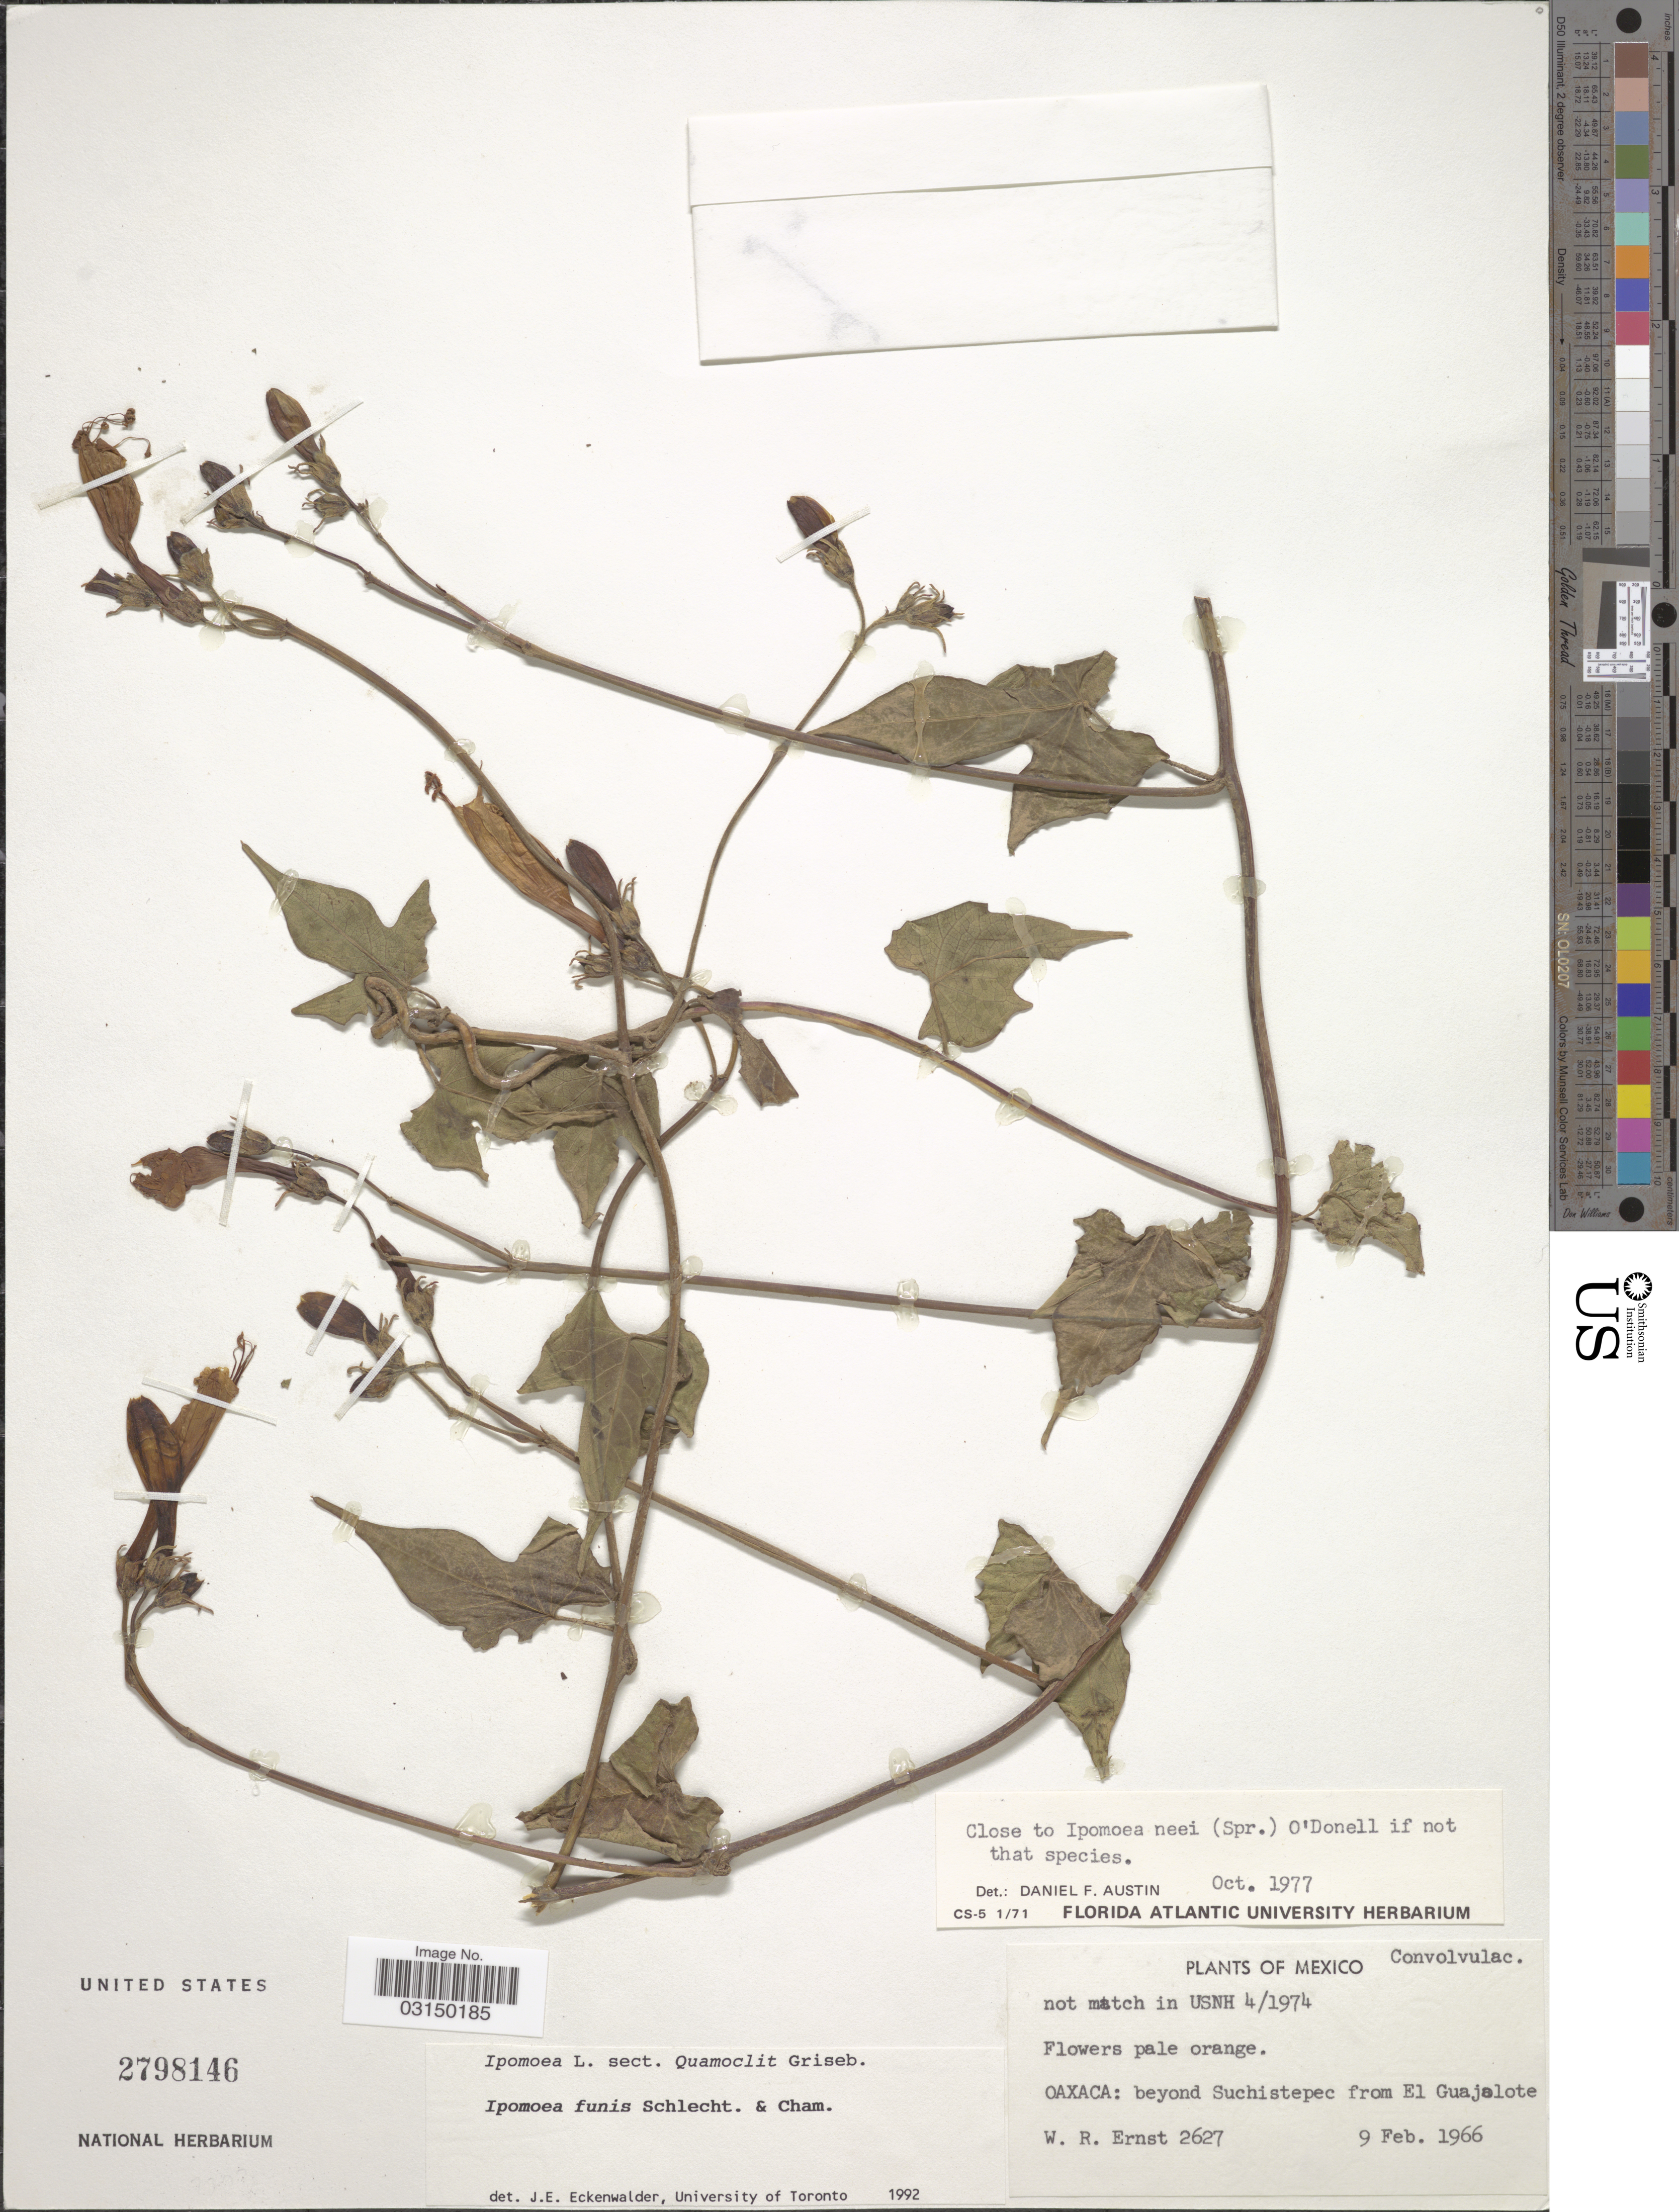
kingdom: Plantae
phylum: Tracheophyta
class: Magnoliopsida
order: Solanales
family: Convolvulaceae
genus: Ipomoea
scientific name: Ipomoea funis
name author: Schltdl. & Cham.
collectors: W. R. Ernst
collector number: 2627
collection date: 1966-02-09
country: Mexico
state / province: Oaxaca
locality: Beyond Suchistepec from El Guajolote.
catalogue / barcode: US 2798146